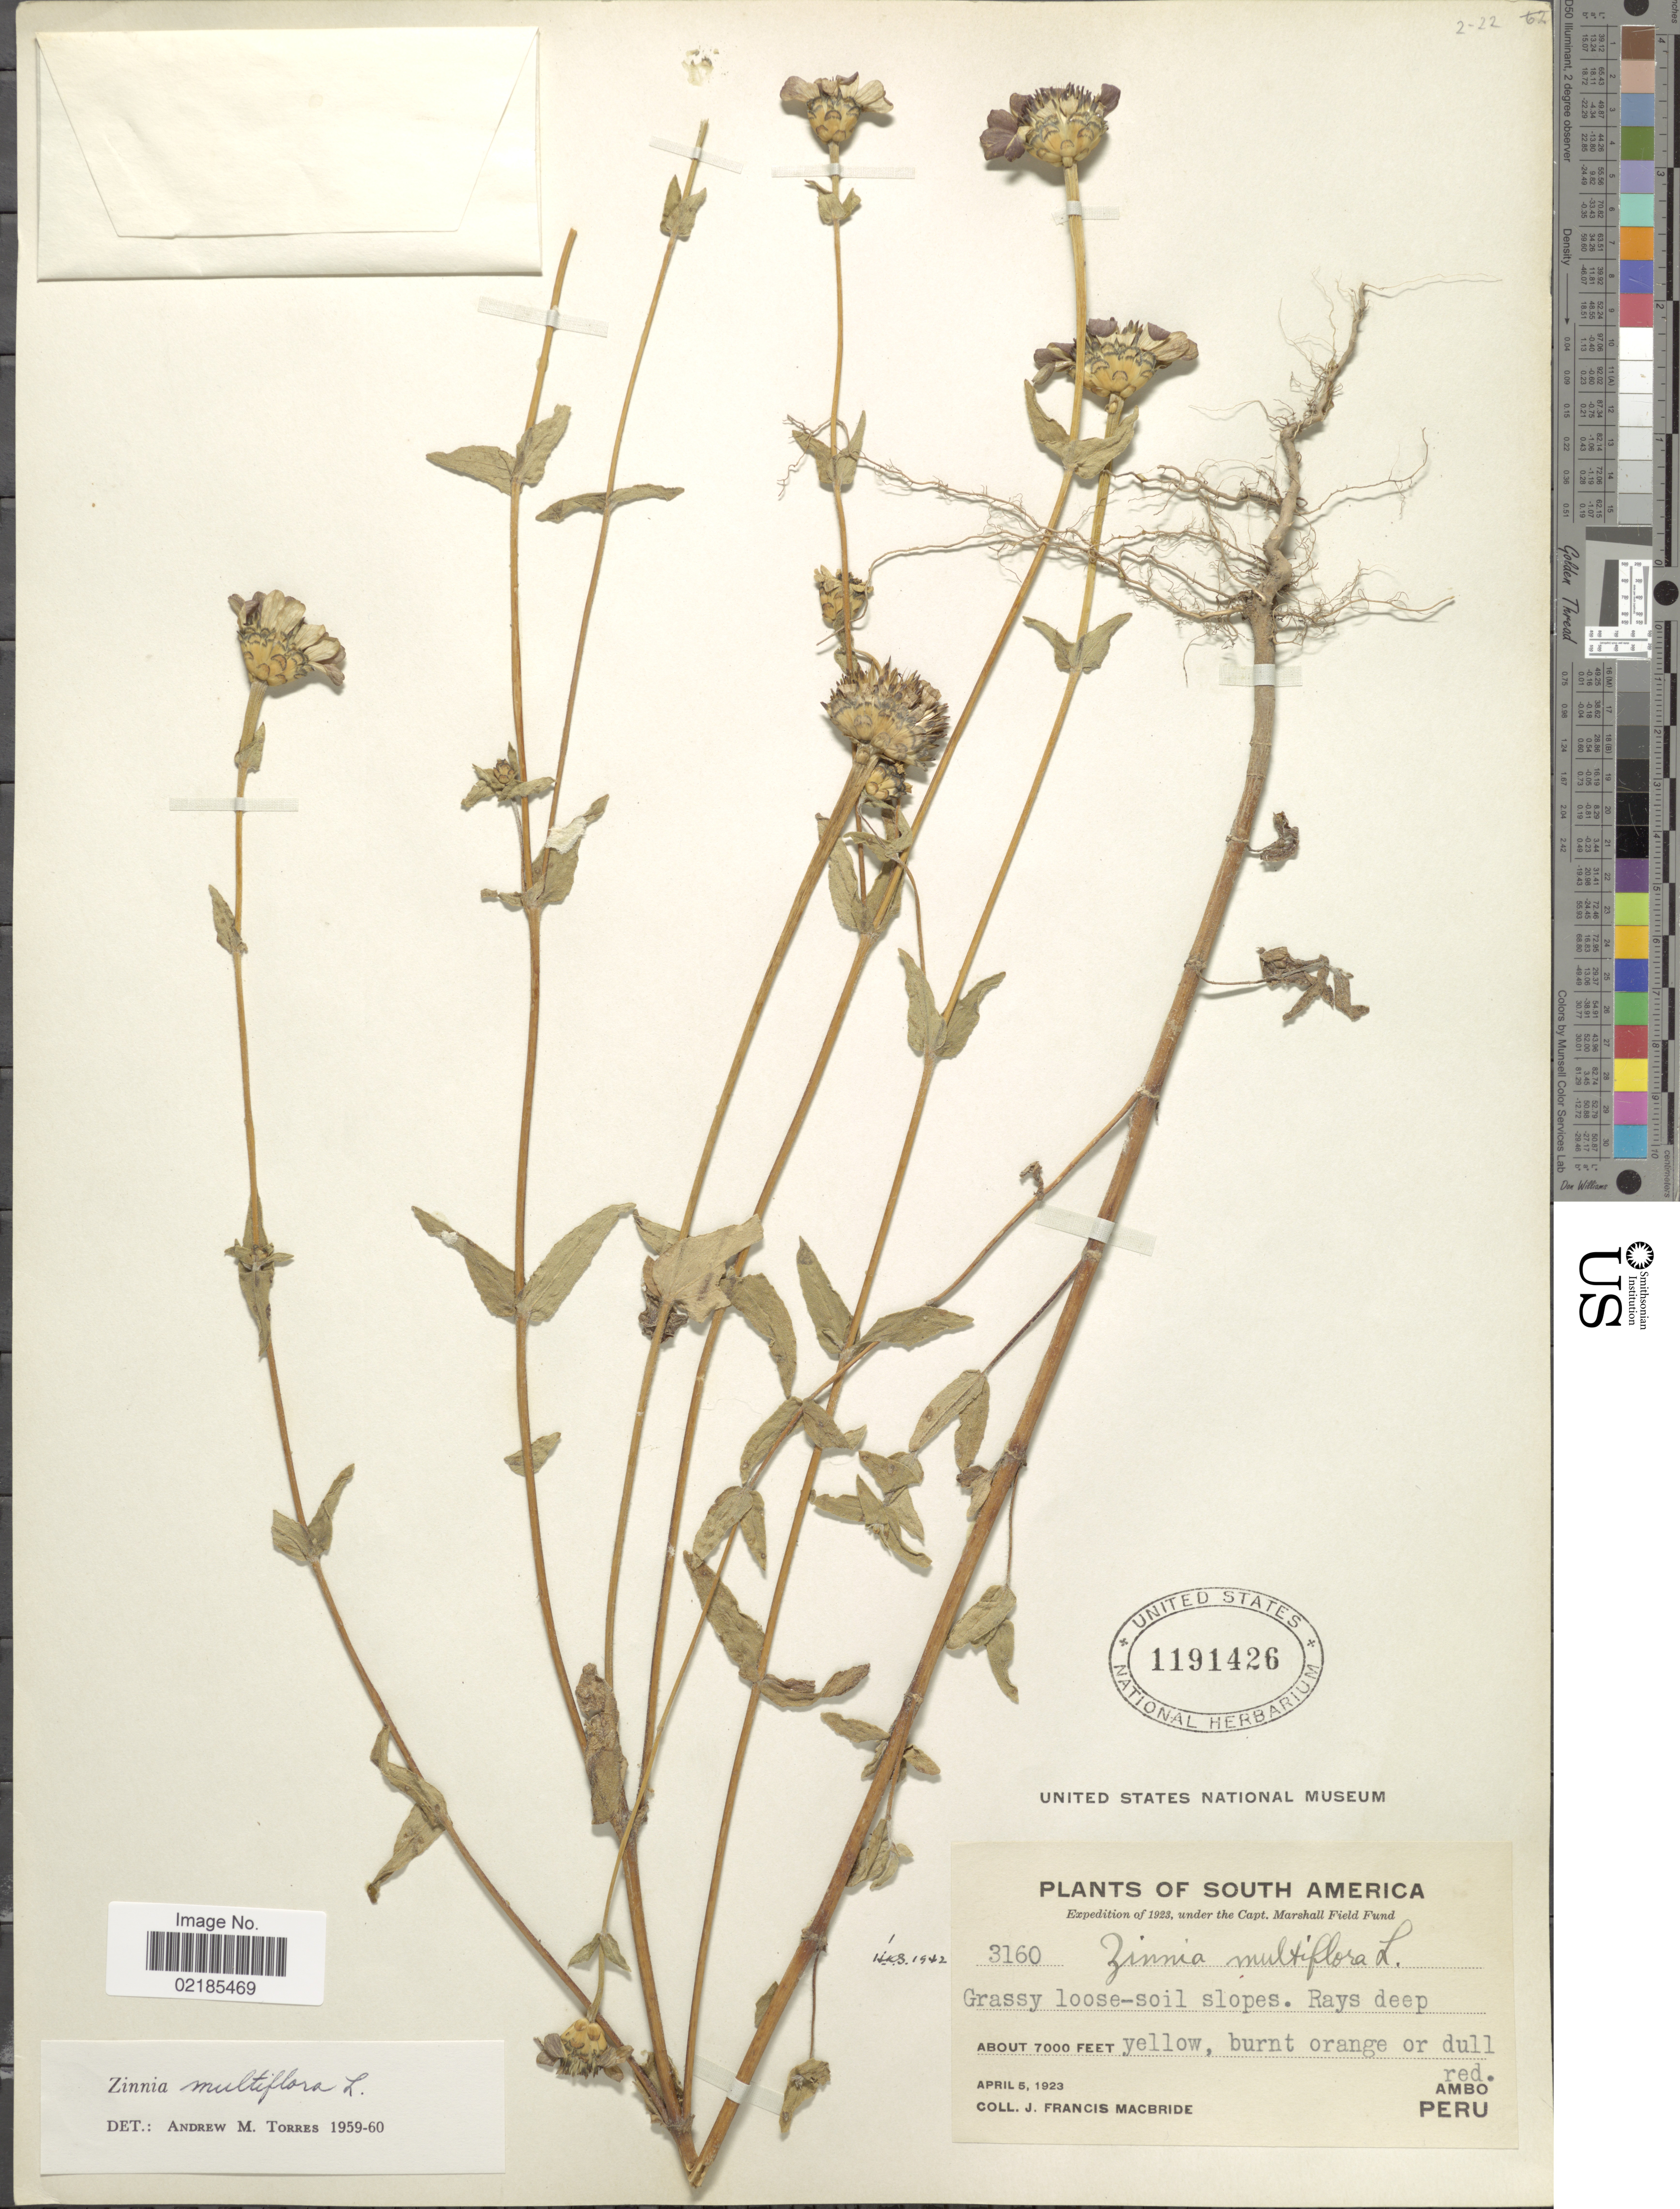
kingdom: Plantae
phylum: Tracheophyta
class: Magnoliopsida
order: Asterales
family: Asteraceae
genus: Zinnia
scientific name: Zinnia multiflora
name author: L.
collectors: J. F. Macbride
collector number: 3160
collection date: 1923-04-05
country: Peru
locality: South America, Ambo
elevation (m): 2134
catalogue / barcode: US 1191426